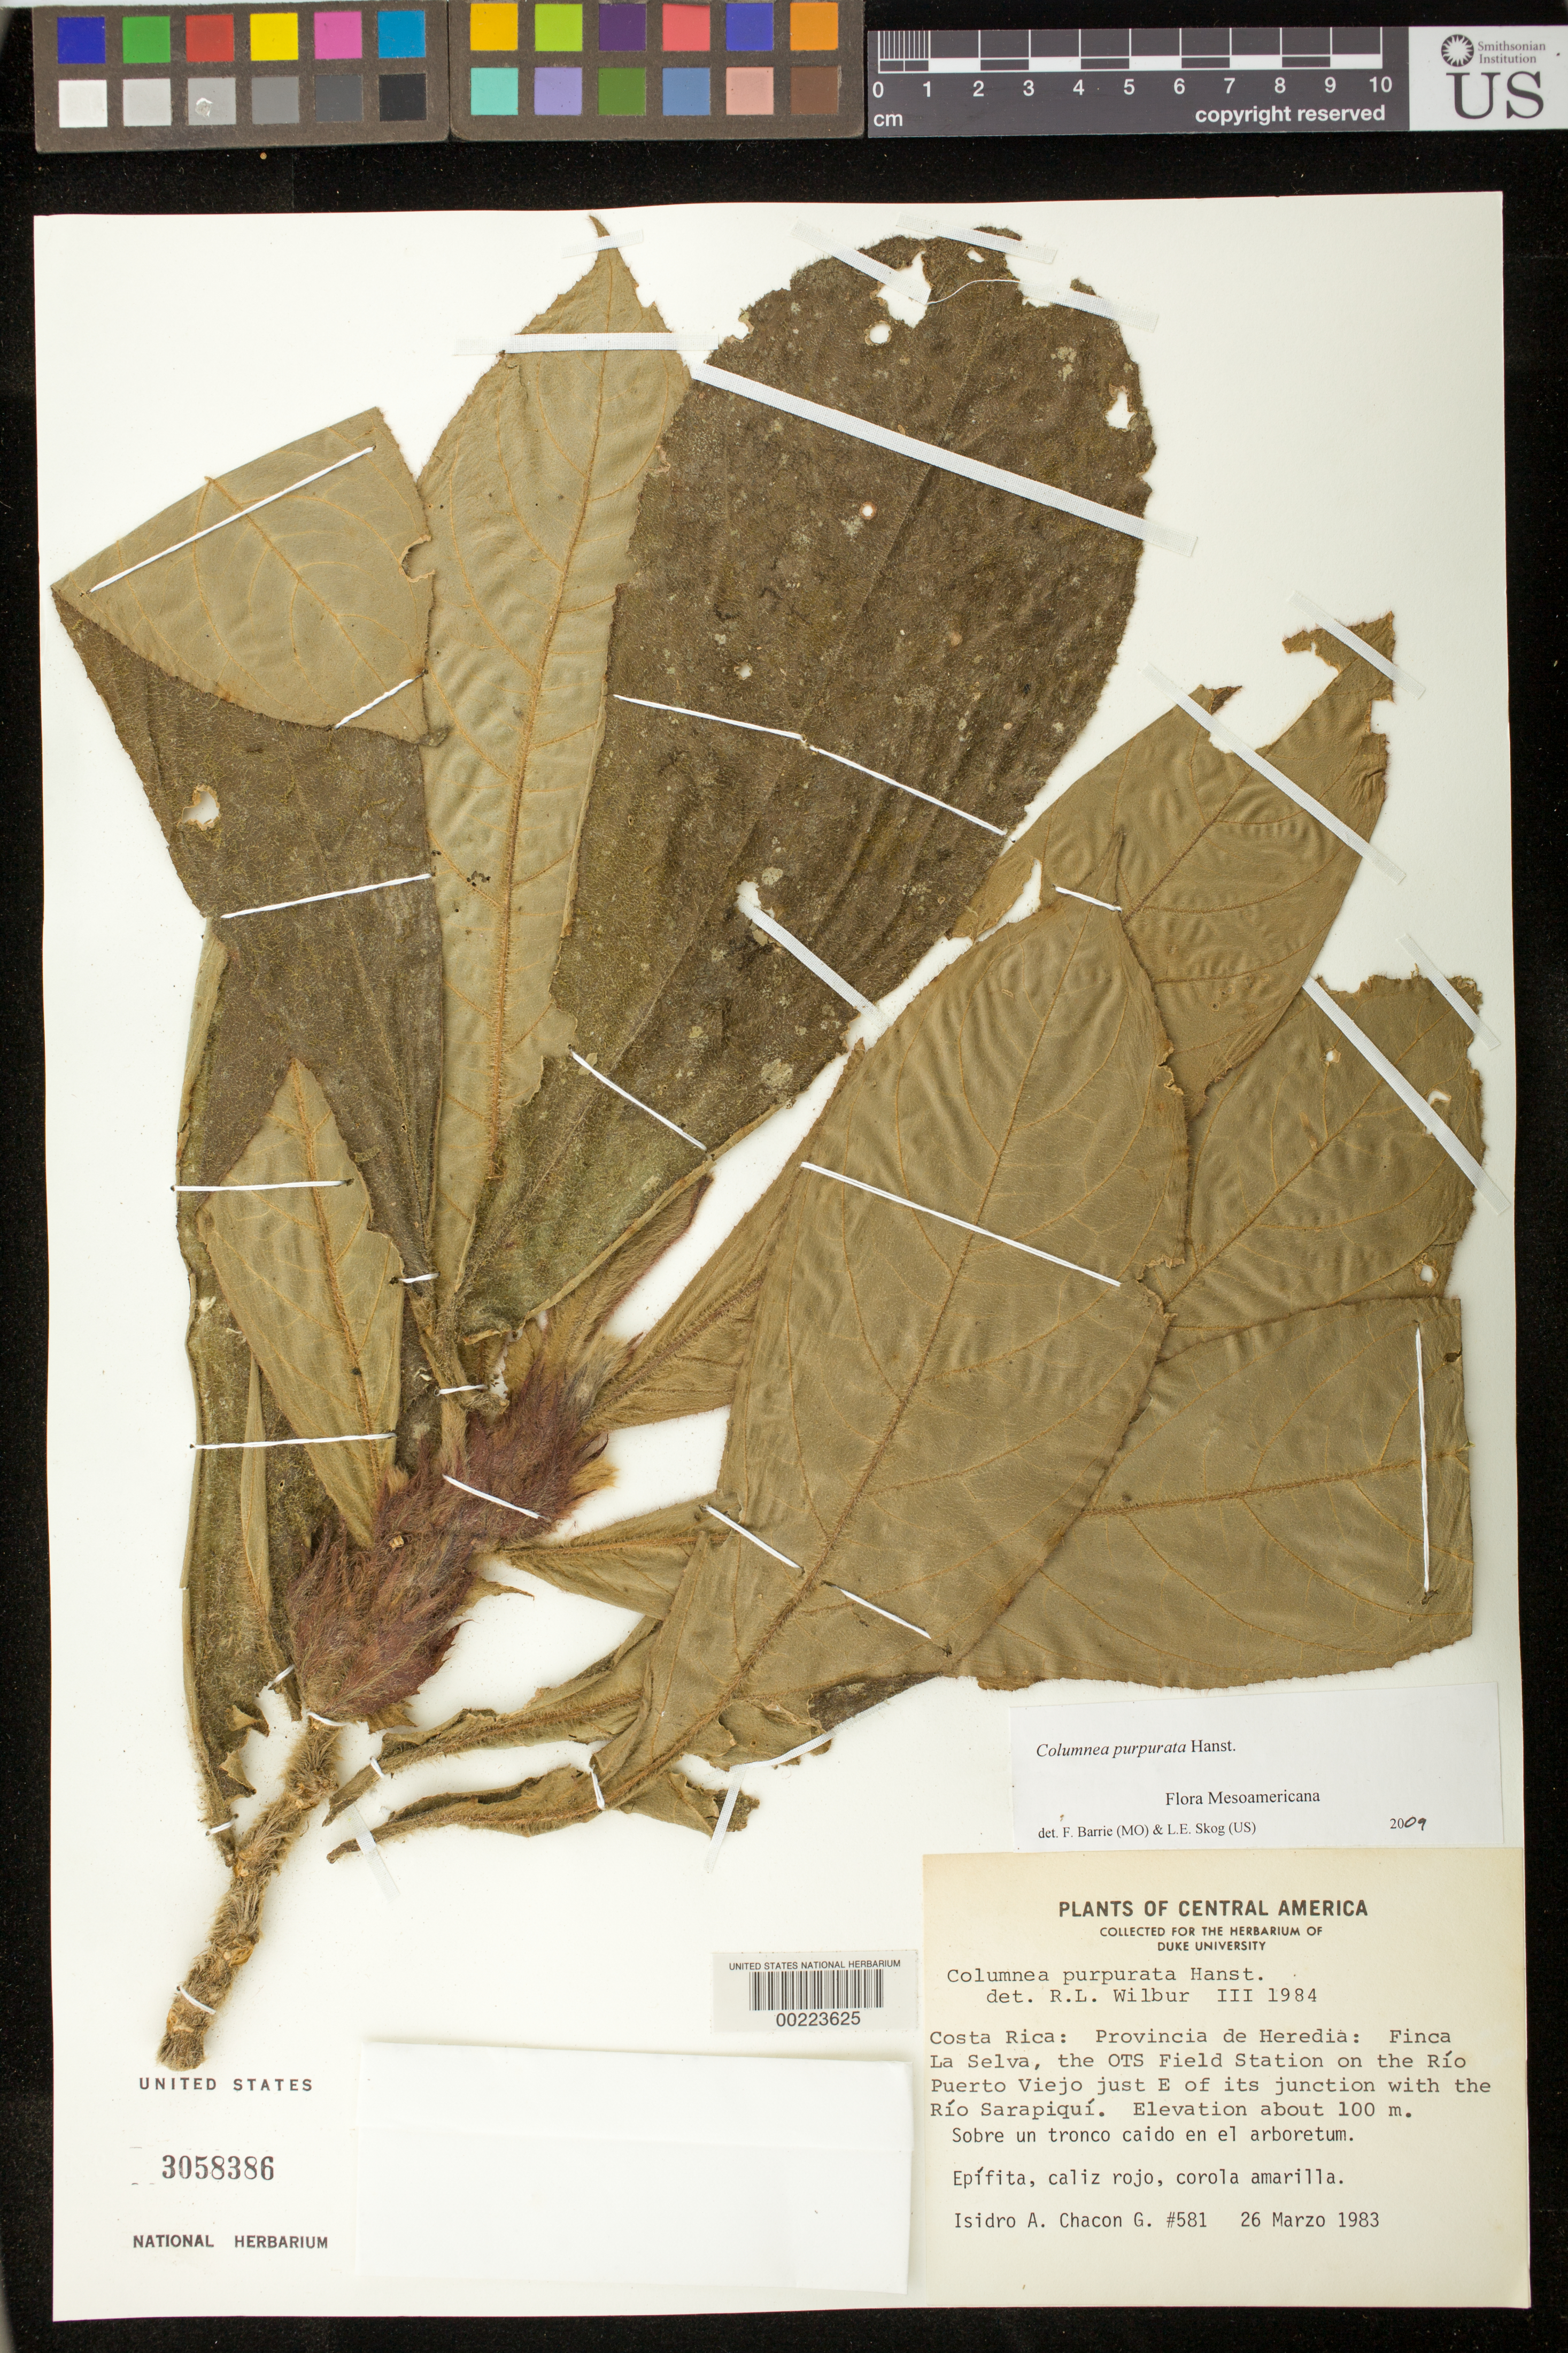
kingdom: Plantae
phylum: Tracheophyta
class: Magnoliopsida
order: Lamiales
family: Gesneriaceae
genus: Columnea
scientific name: Columnea purpurata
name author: Hanst.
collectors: I. Chacón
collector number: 581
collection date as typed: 26 Mar 1983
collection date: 1983-03-26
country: Costa Rica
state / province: Heredia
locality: Finca La Selva, the OTS field Station on the Rio Puerto Viejo just E of its junction with the Rio Sarapiqui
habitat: Above a fallen trunk in the arboretum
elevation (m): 100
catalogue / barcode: US 3058386